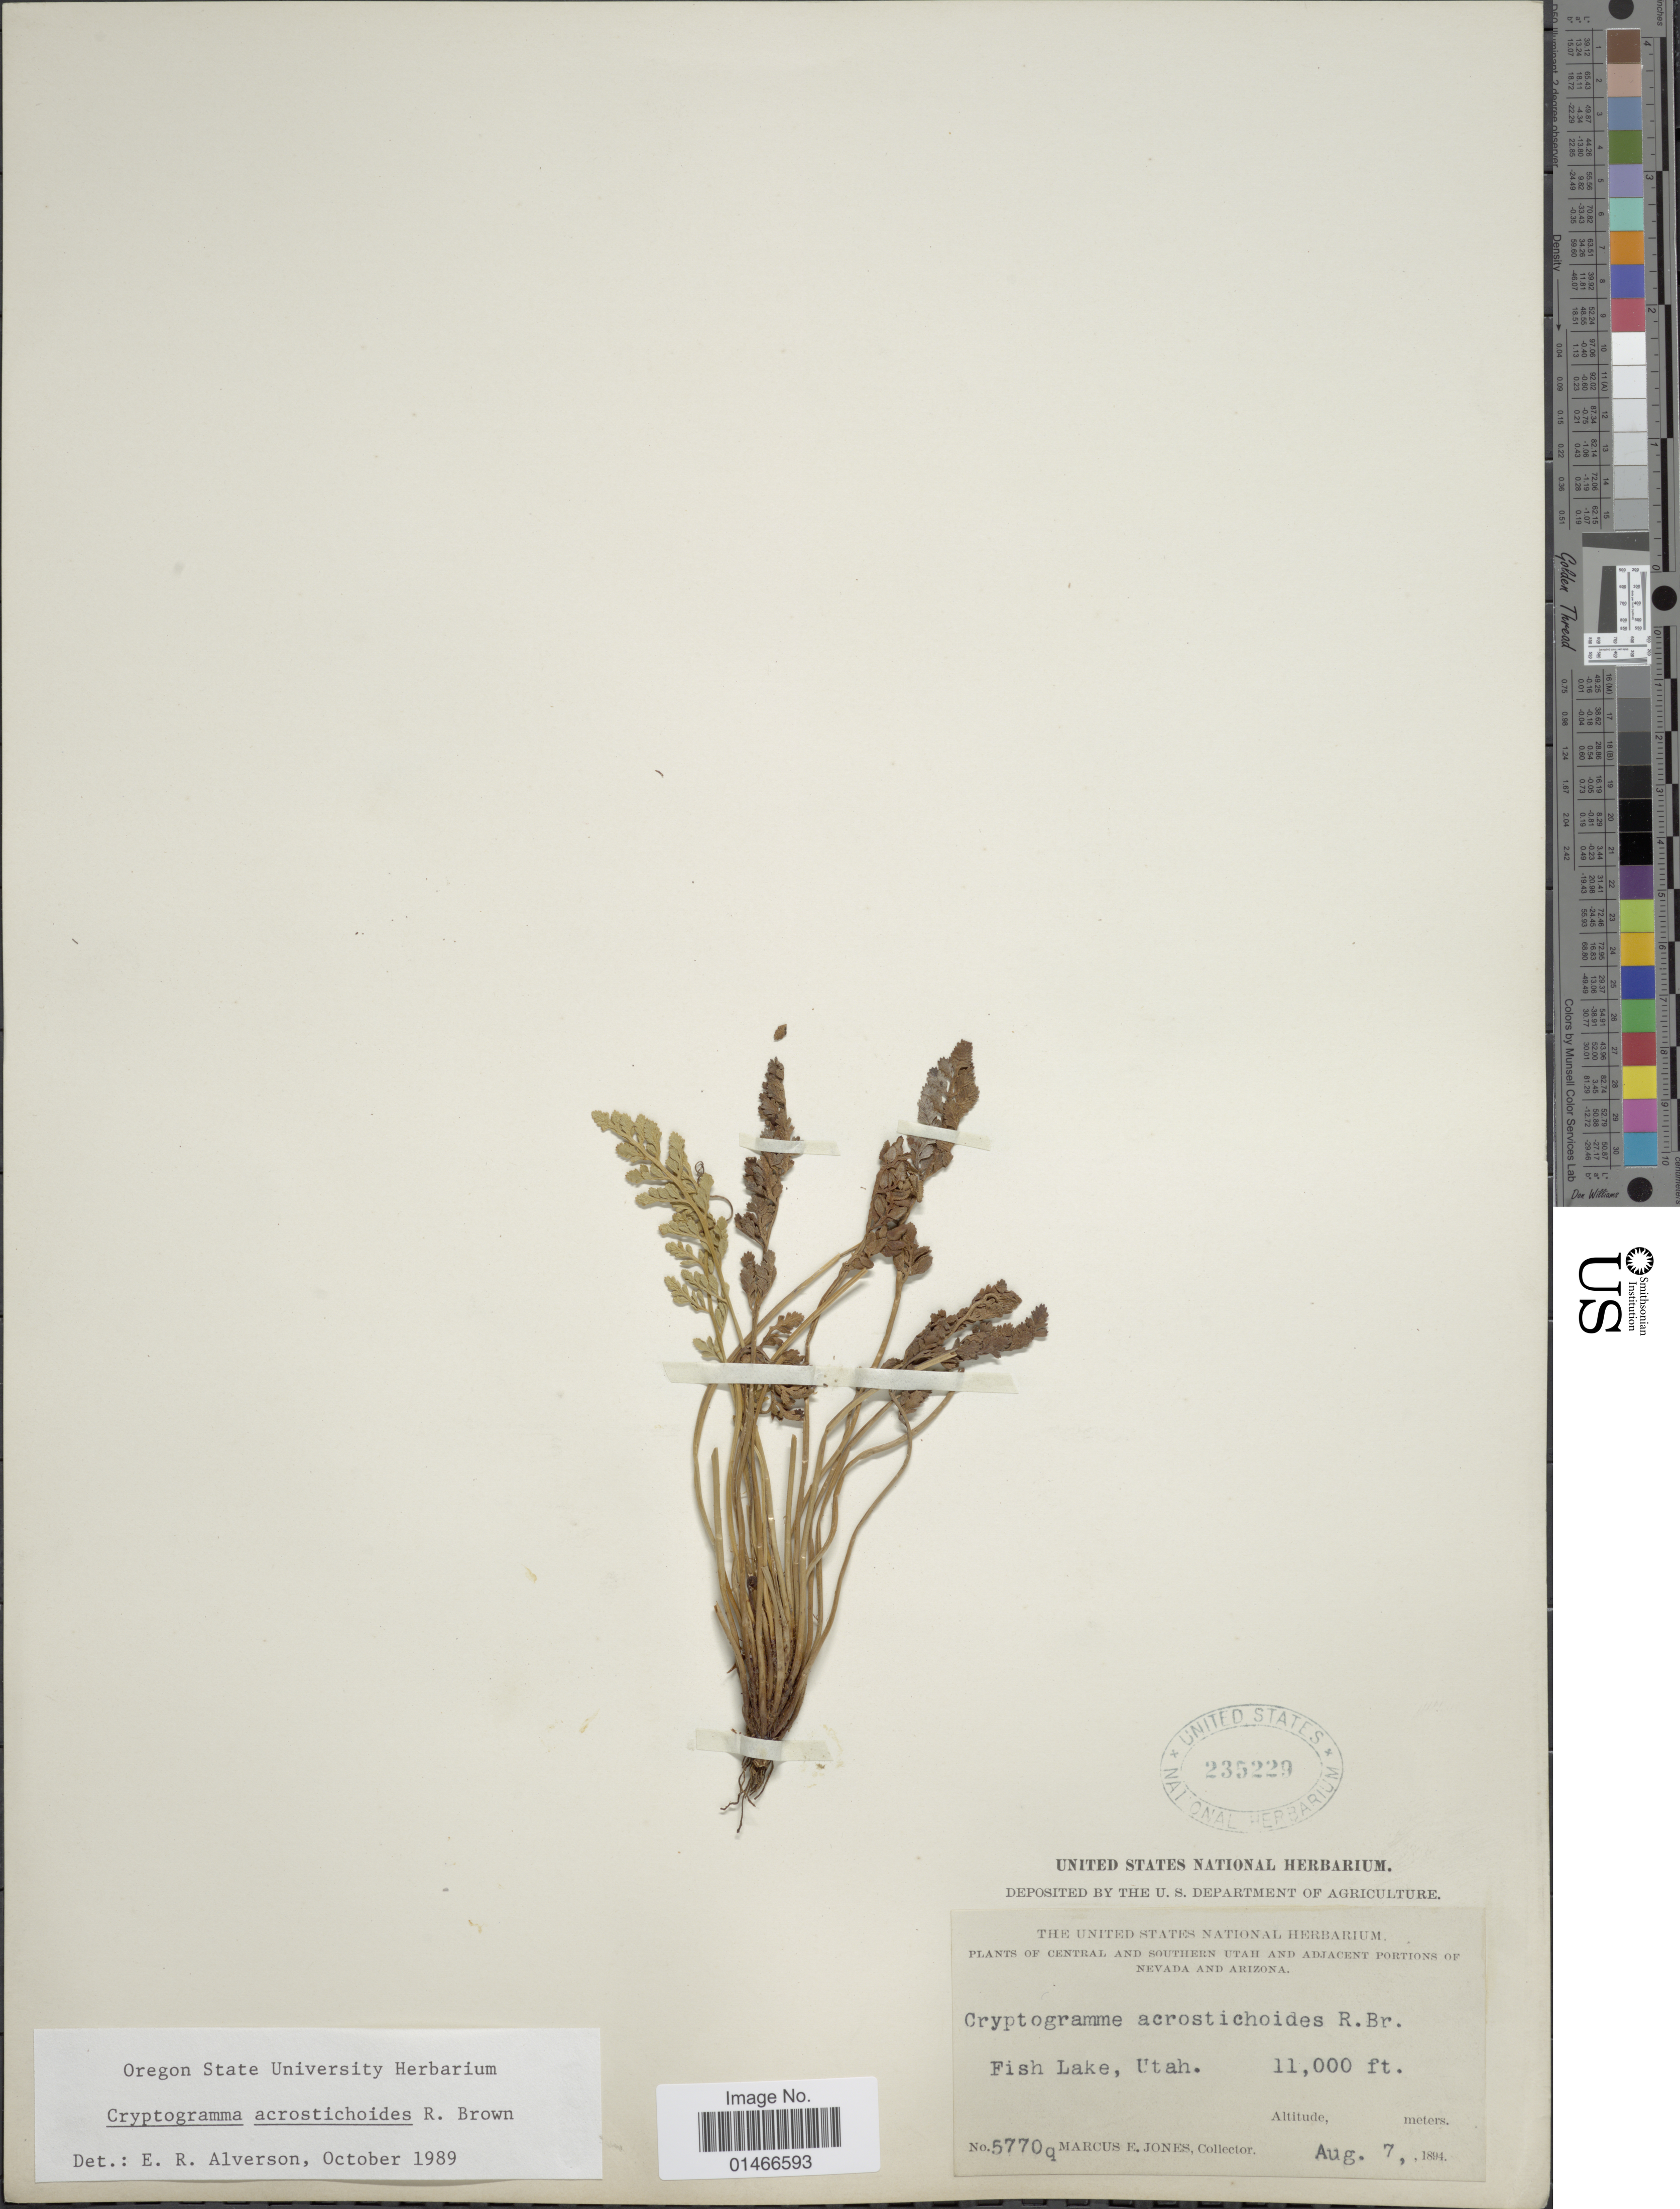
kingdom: Plantae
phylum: Tracheophyta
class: Polypodiopsida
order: Polypodiales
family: Pteridaceae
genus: Cryptogramma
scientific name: Cryptogramma acrostichoides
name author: R. Br.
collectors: M. E. Jones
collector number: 5770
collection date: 1894-08-07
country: United States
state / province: Utah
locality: Central and Southern Utah and adjacent portions of Nevada and Arizona, Fish Lake.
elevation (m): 3353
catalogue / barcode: US 235229